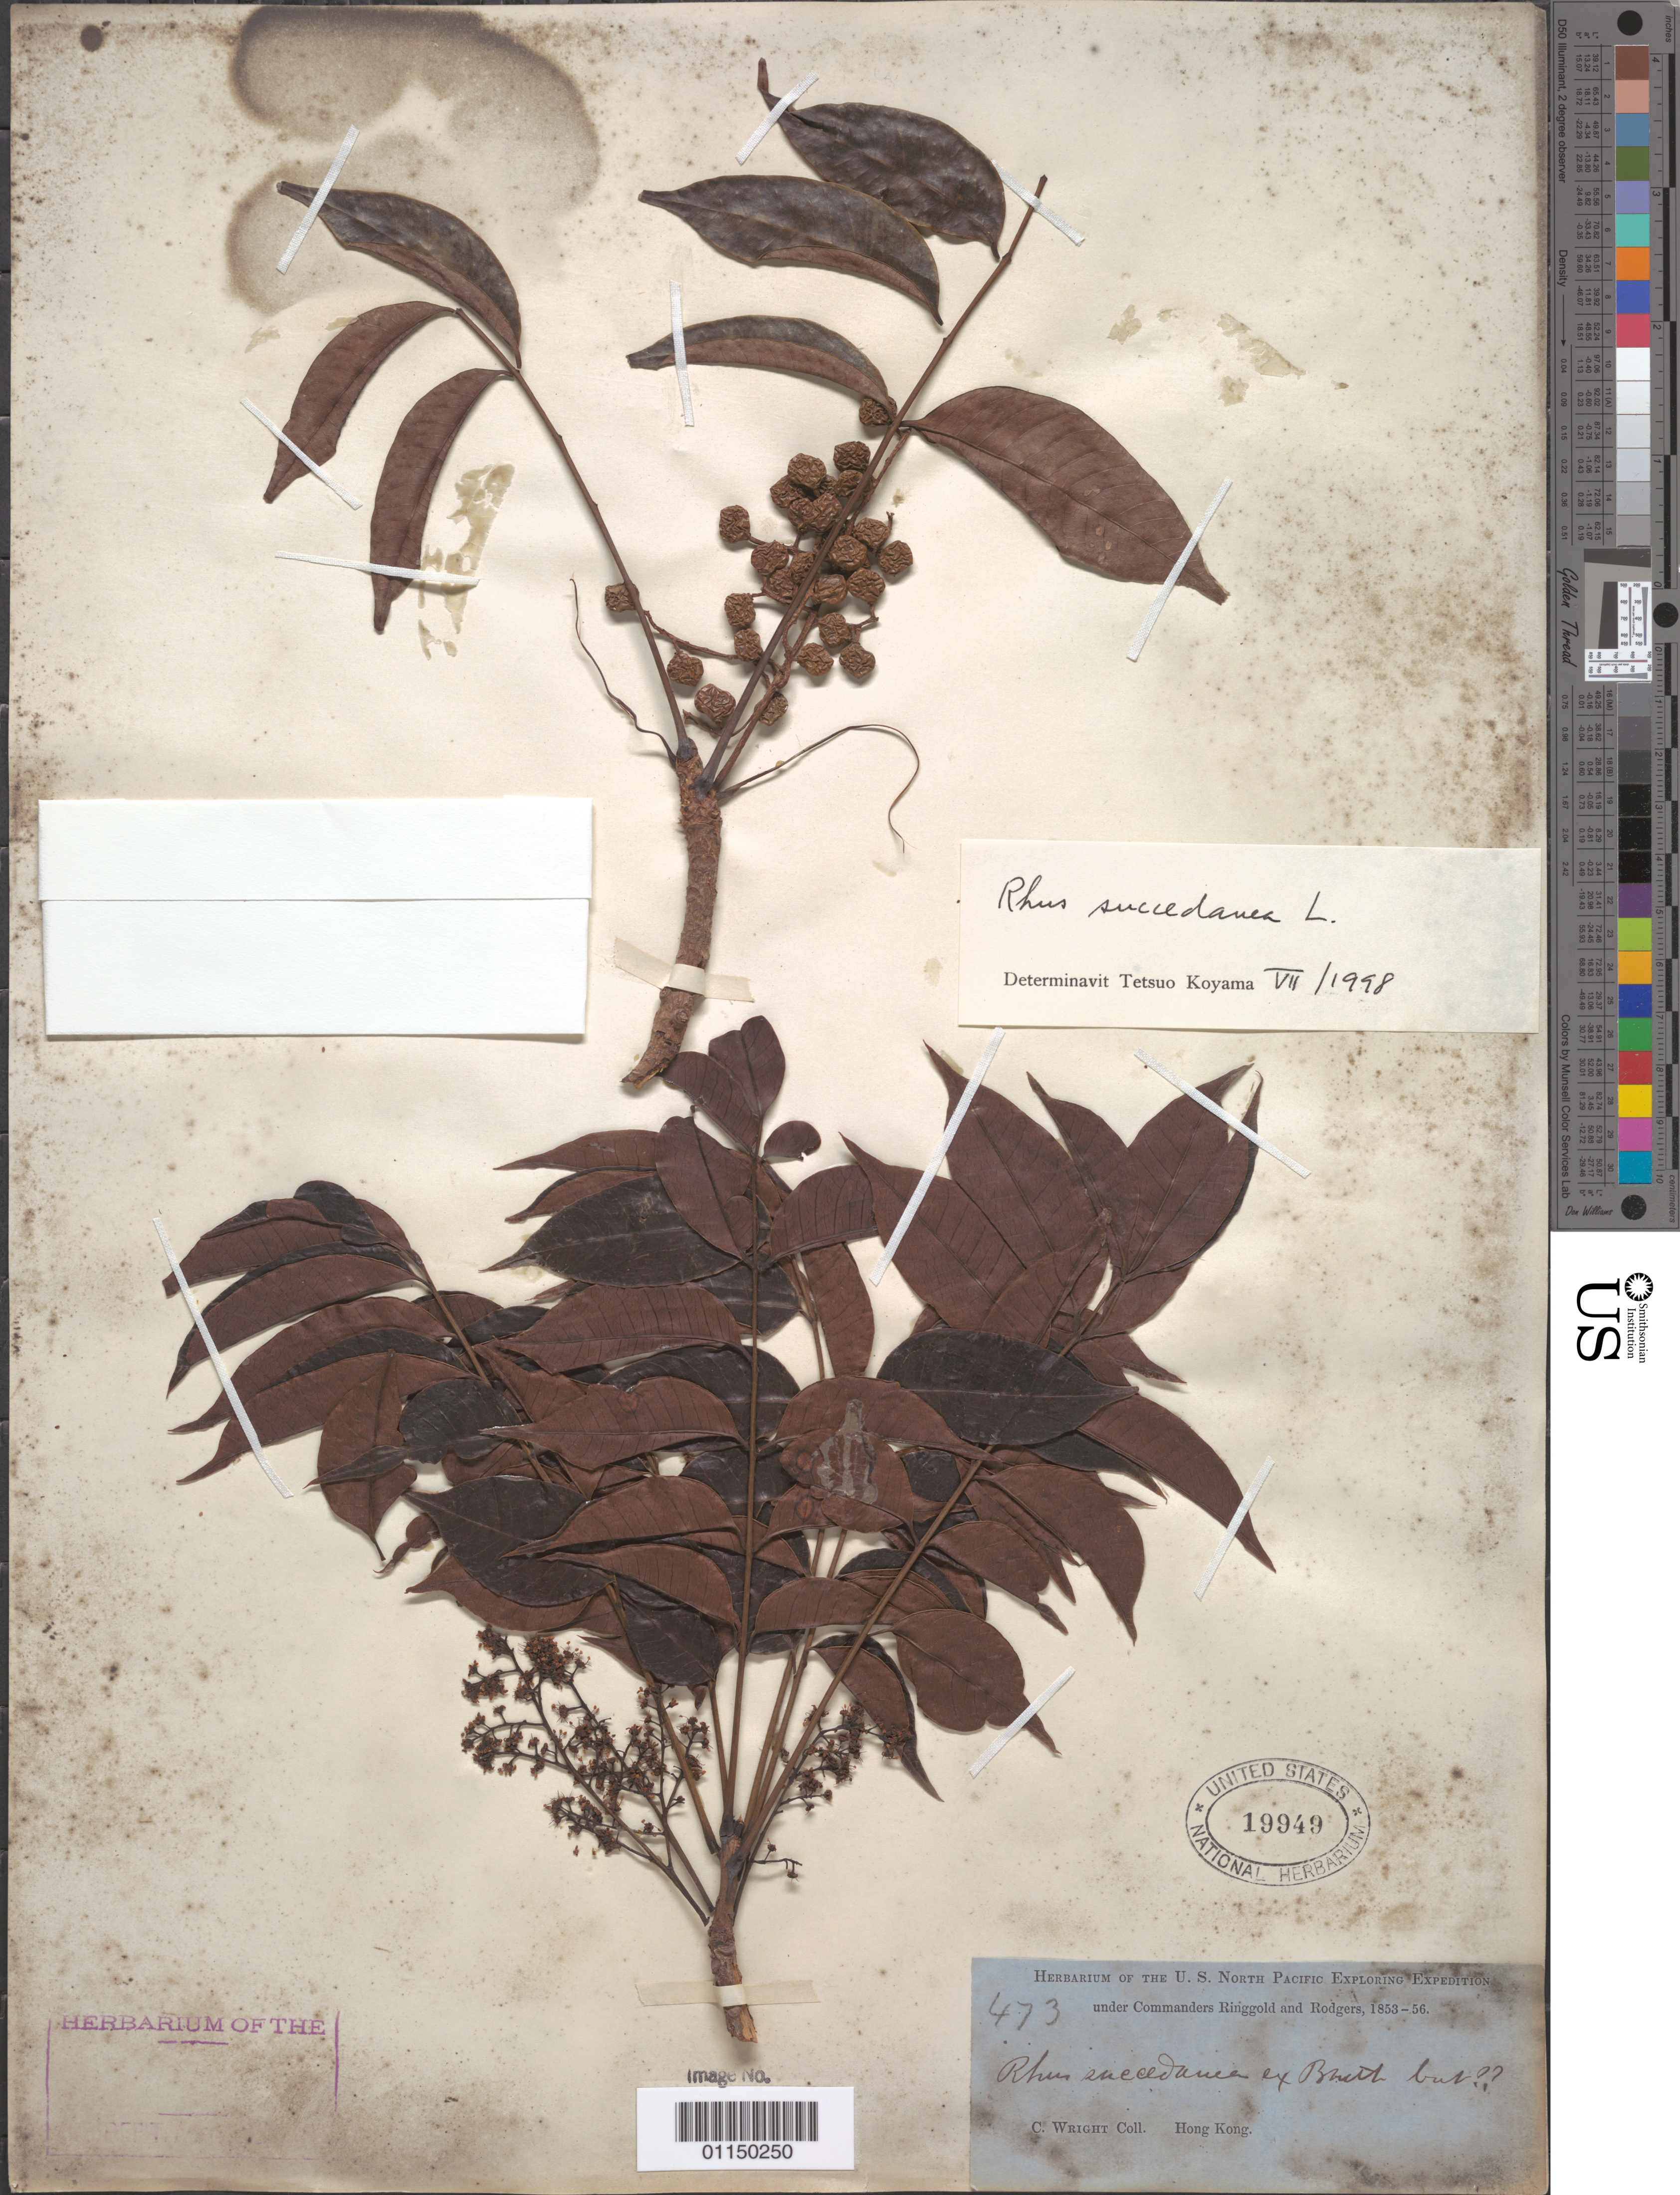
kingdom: Plantae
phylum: Tracheophyta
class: Magnoliopsida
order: Sapindales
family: Anacardiaceae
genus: Rhus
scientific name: Rhus succedanea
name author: L.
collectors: C. Wright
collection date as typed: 1853 to -- -- 1856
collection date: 1853/1856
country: China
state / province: Hong Kong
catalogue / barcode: US 19949